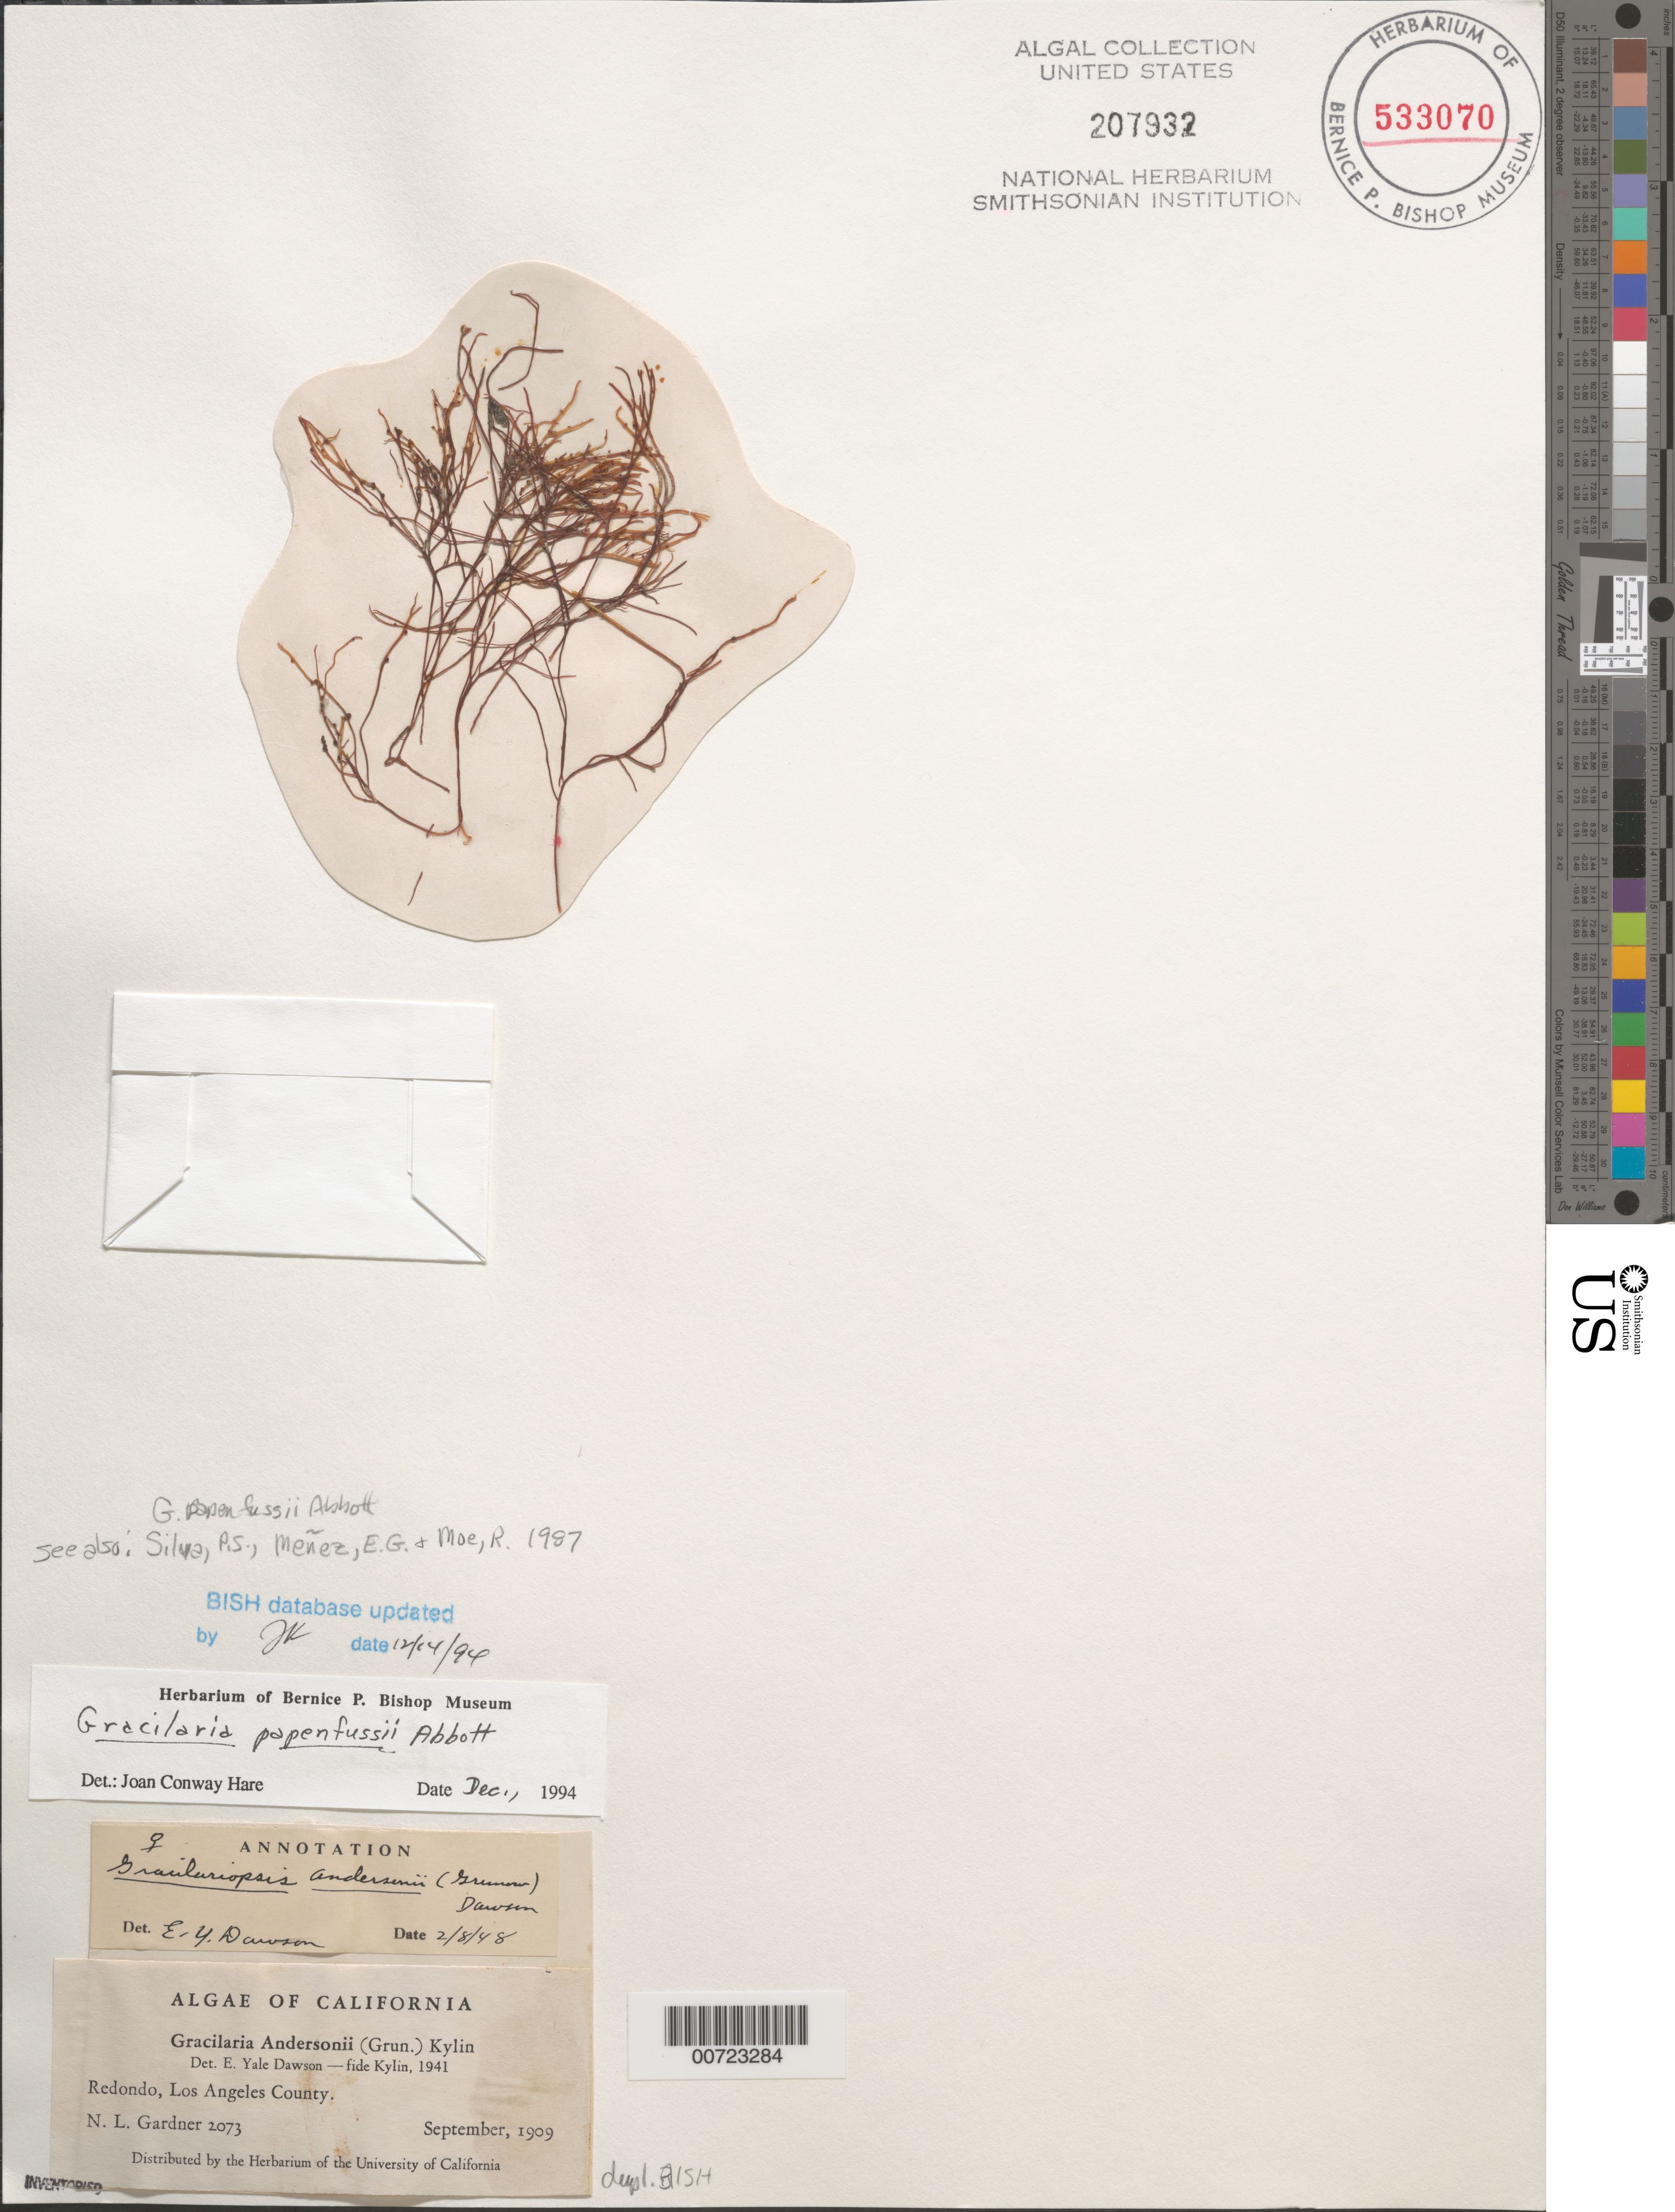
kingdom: Plantae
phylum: Rhodophyta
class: Florideophyceae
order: Gracilariales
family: Gracilariaceae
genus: Gracilaria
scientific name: Gracilaria papenfussii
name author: I.A. Abbott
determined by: Hare, Joan Conway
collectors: N. Gardner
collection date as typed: Sep 1909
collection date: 1909-09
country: United States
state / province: California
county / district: Los Angeles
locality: Redondo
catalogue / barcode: US 207932